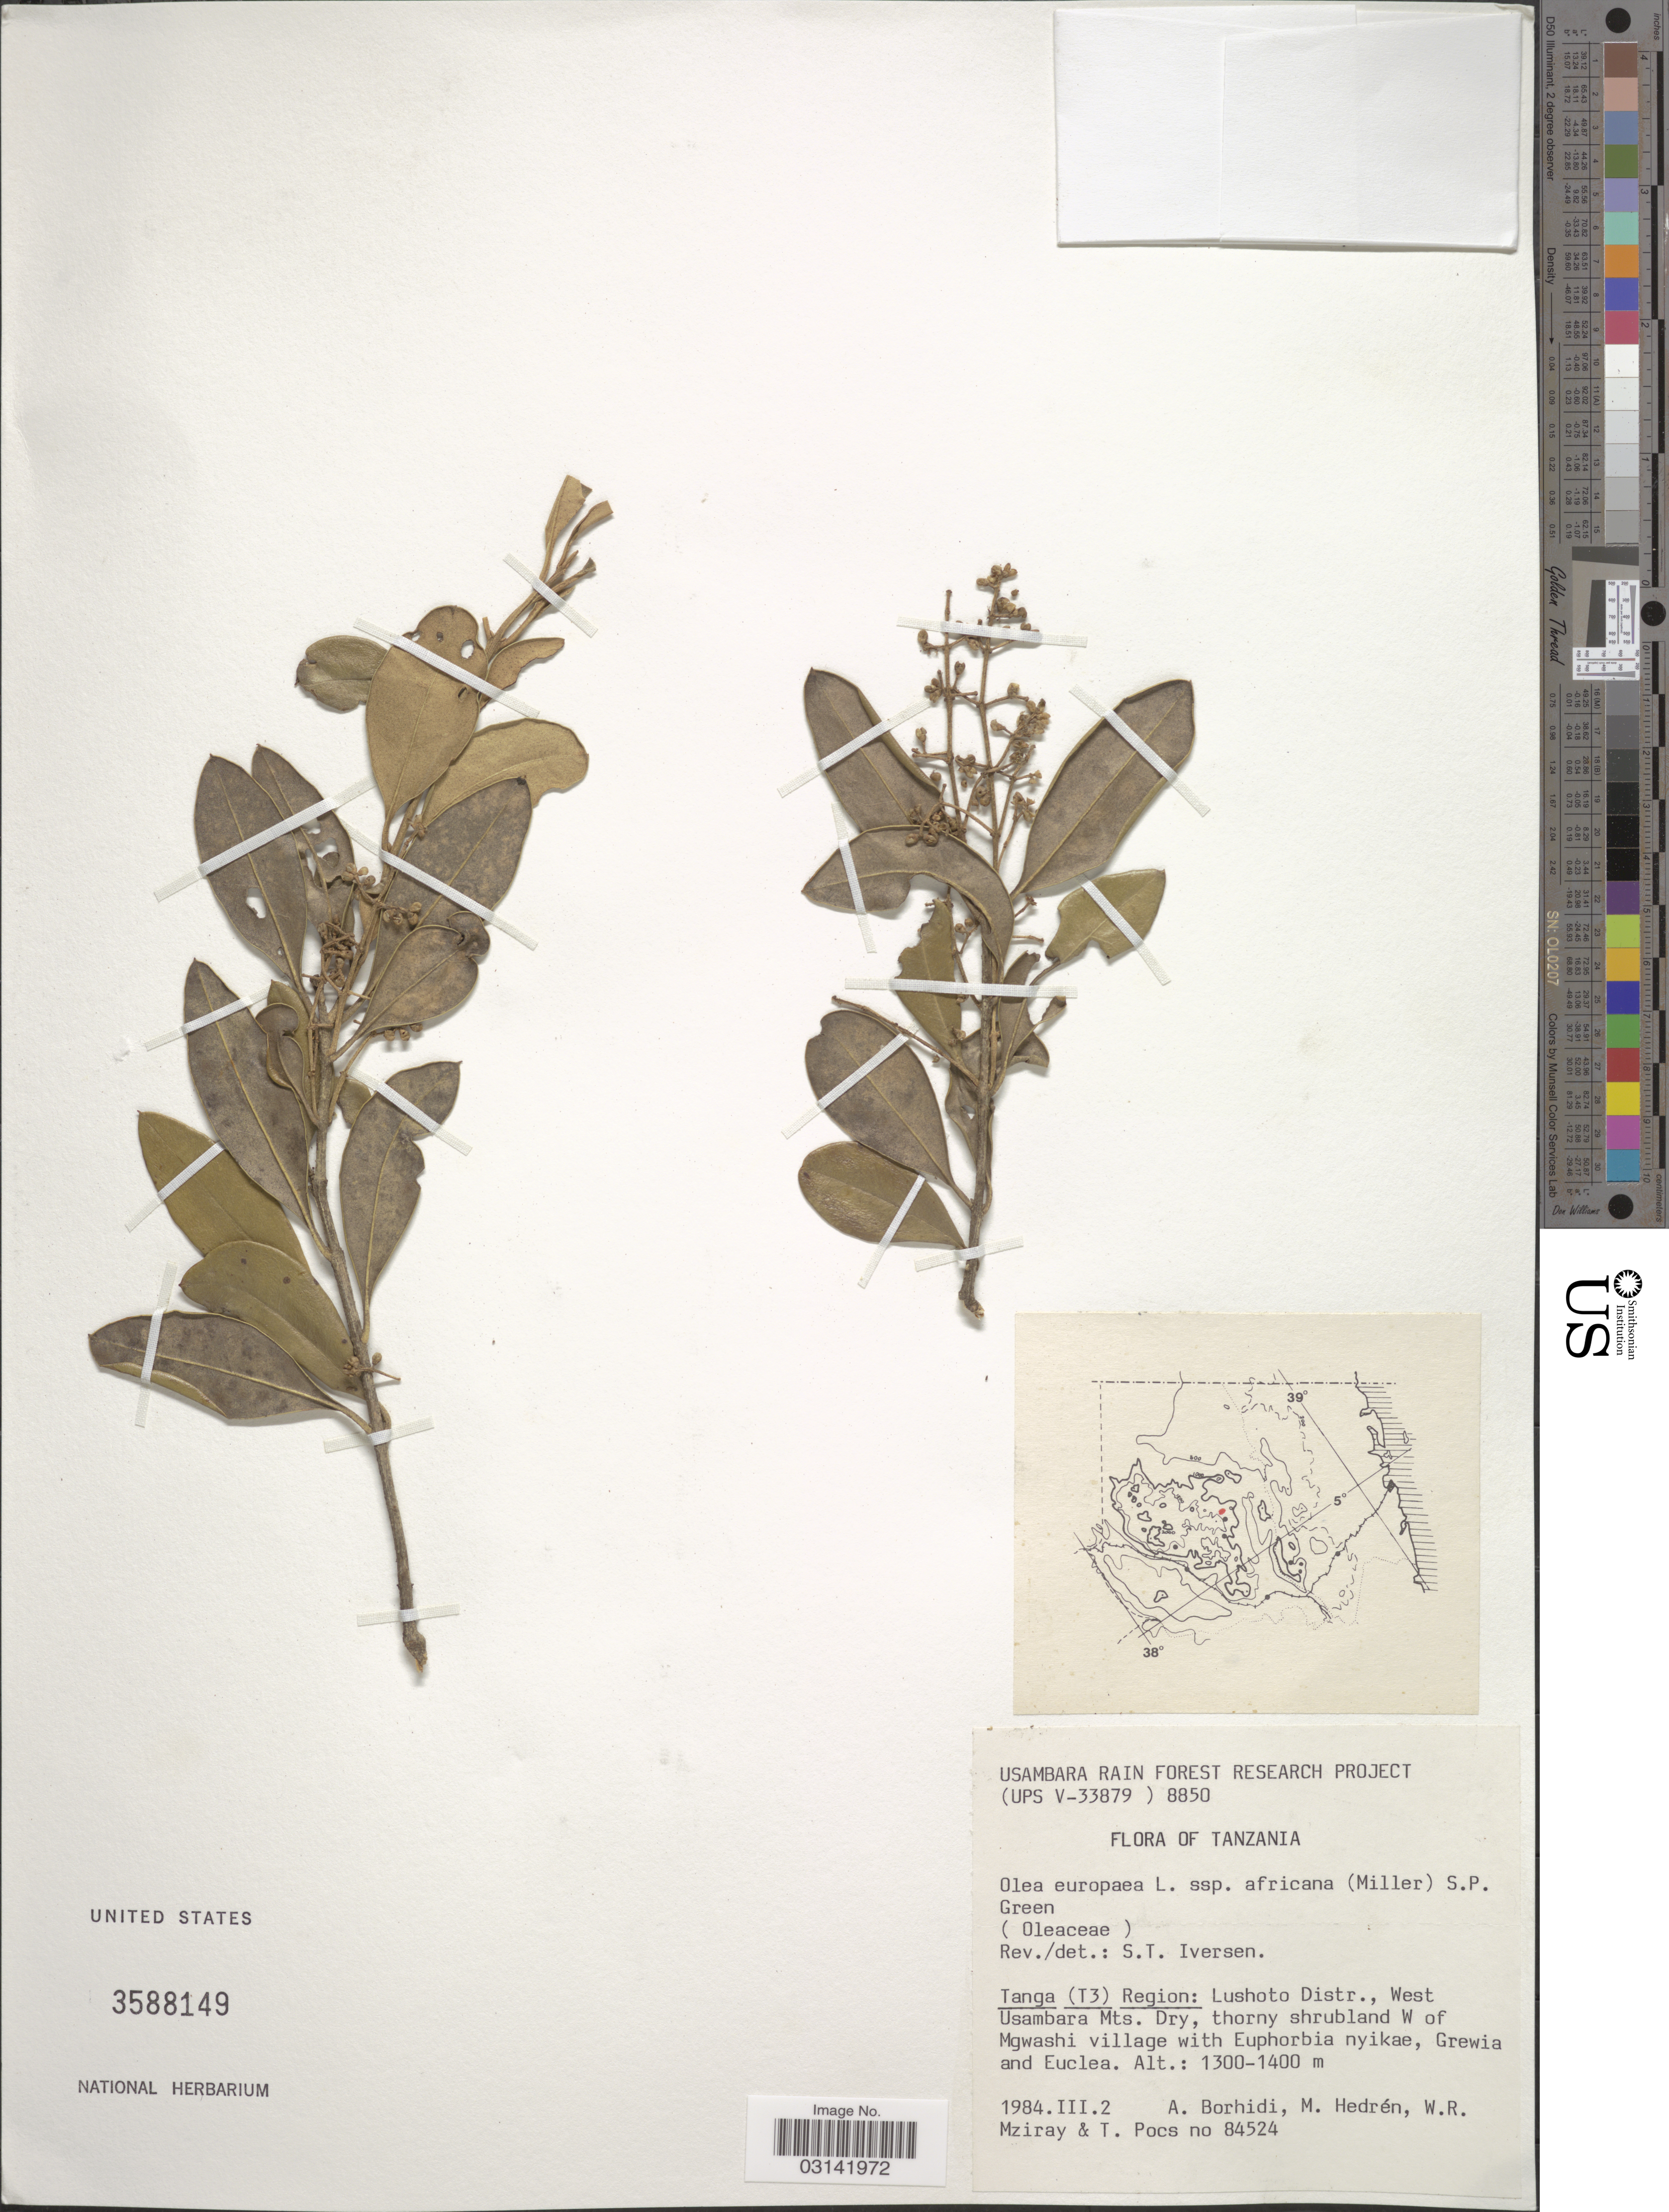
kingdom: Plantae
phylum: Tracheophyta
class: Magnoliopsida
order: Lamiales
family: Oleaceae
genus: Olea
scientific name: Olea europaea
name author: L.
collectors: A. L. Borhidi, B. Hedrén, W. Mziray & T. Pocs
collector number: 84524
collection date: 1984-03-02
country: Tanzania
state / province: Tanga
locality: Tanga (T3) Region: Lushoto District., West Usambara Mts. Dry, thorny shrubland W of Mgwashi village.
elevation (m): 1300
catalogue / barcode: US 3588149